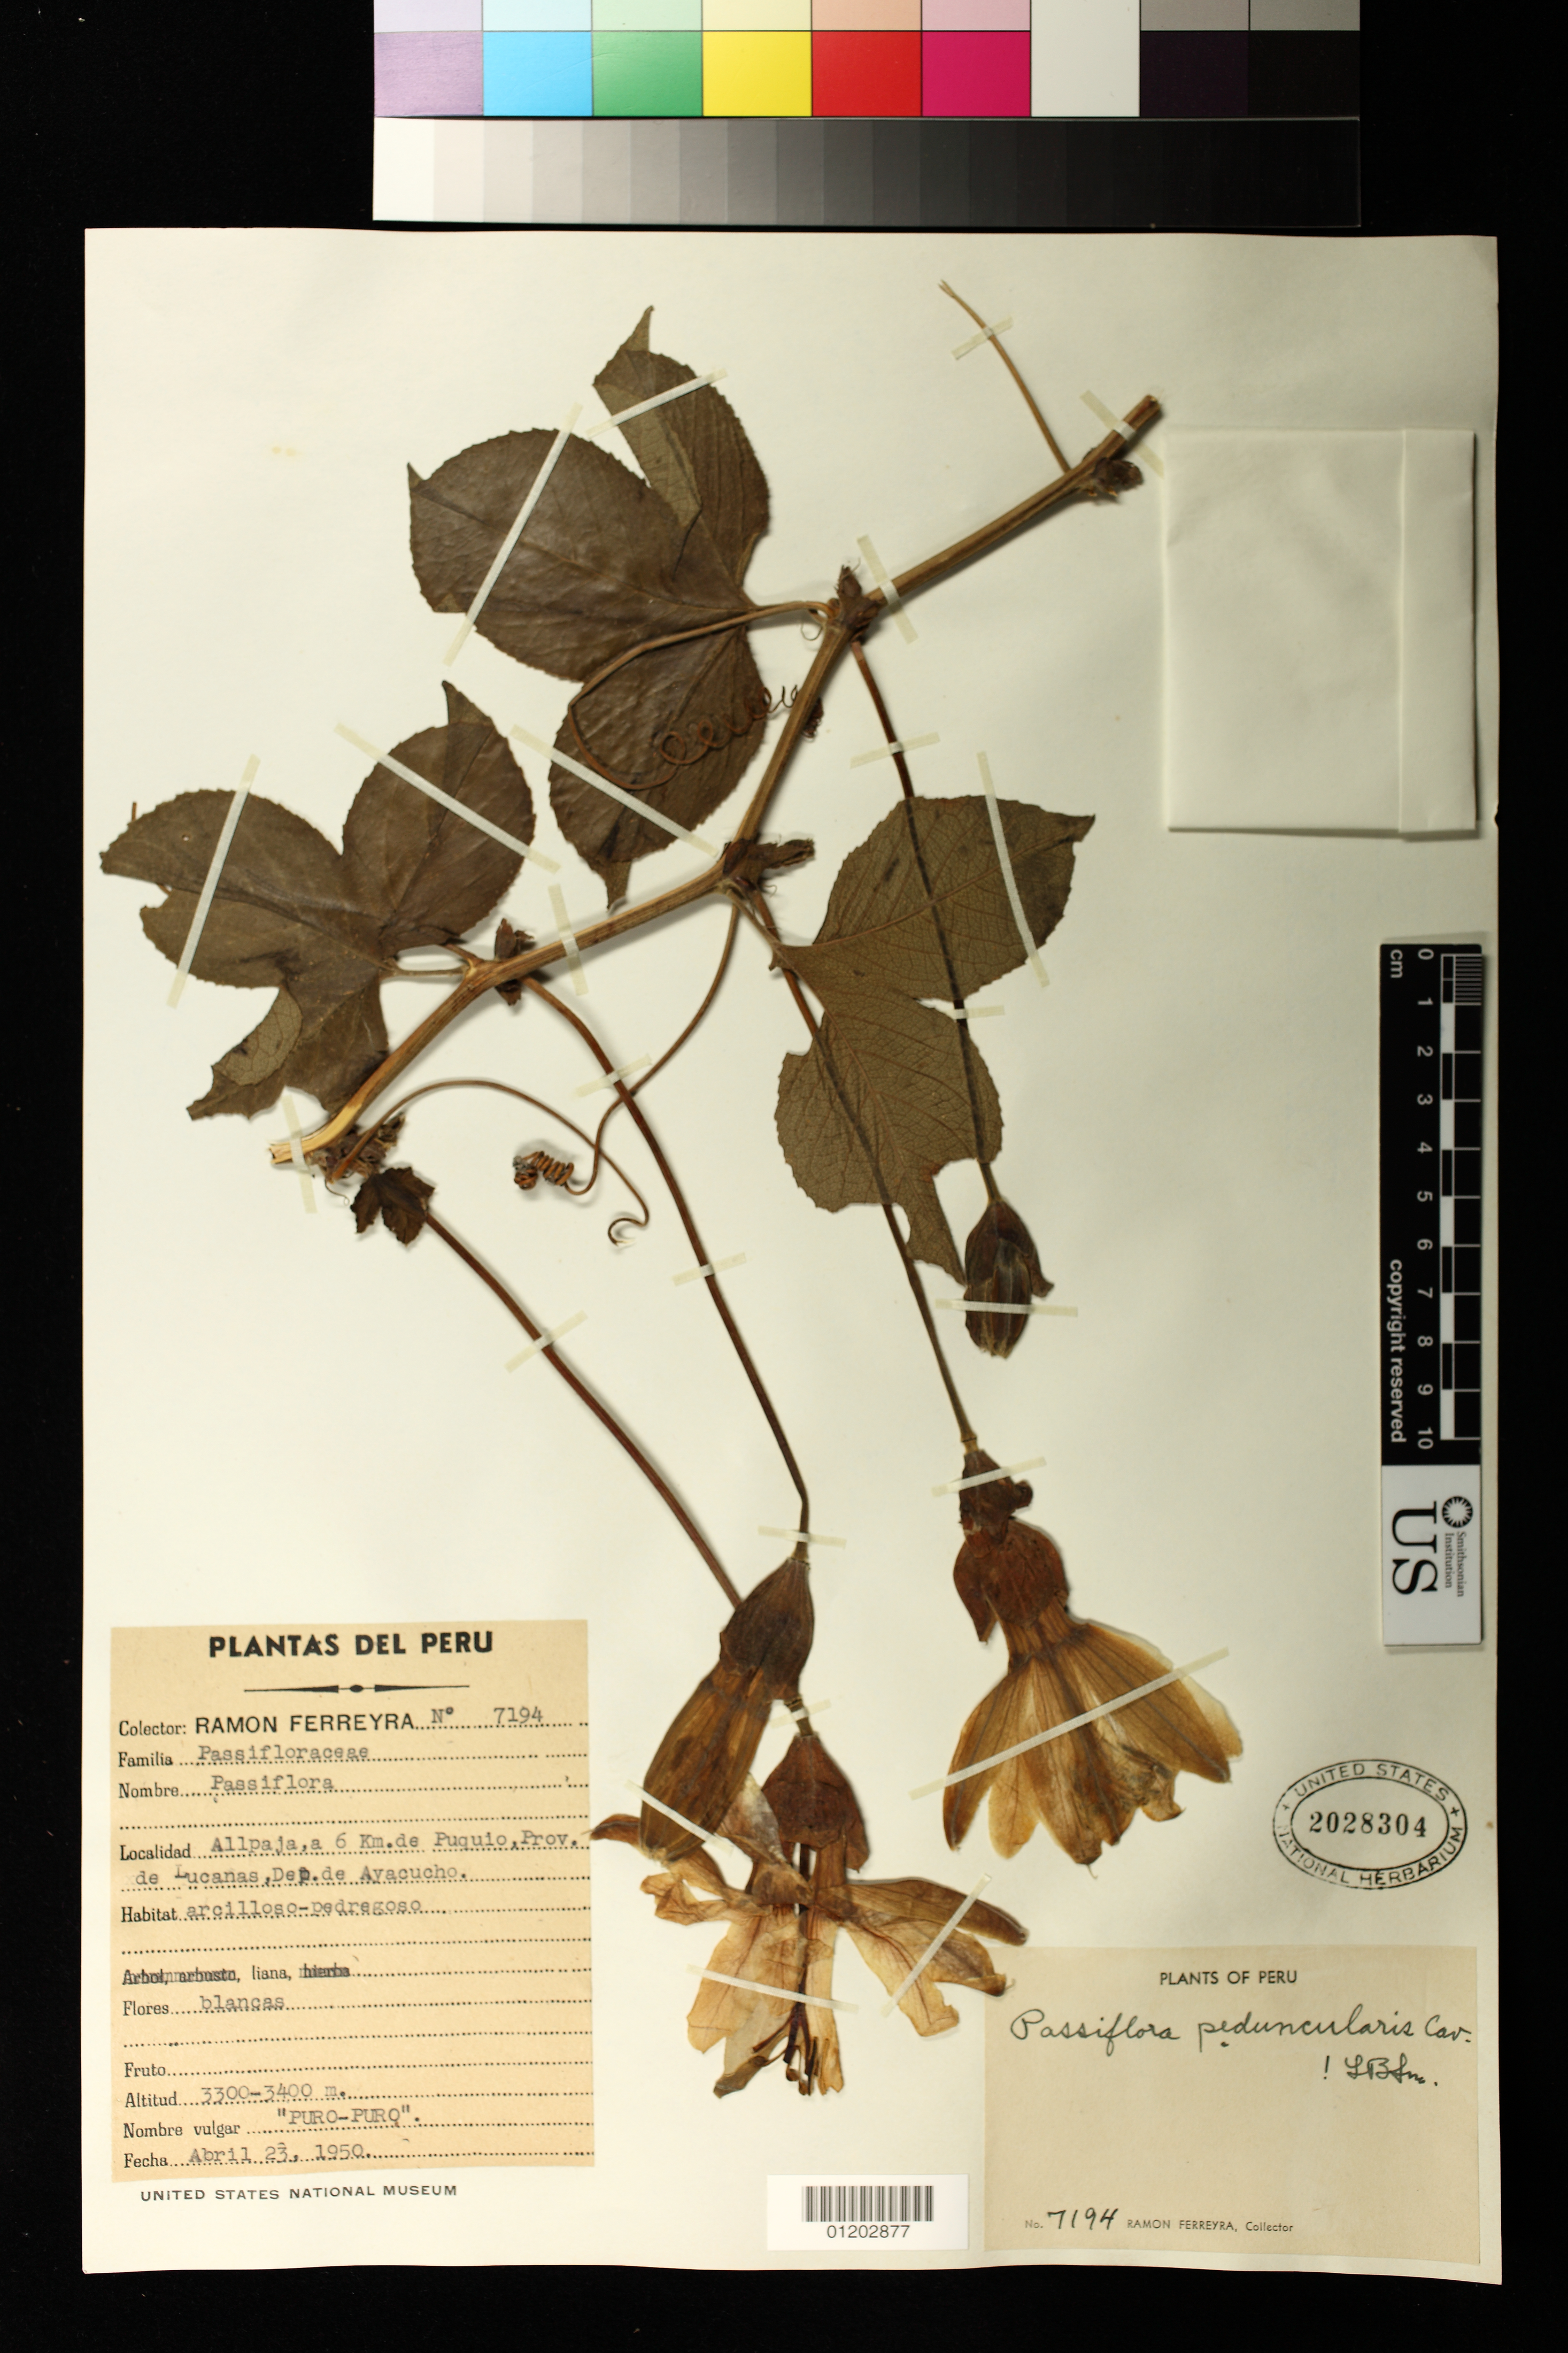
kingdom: Plantae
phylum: Tracheophyta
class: Magnoliopsida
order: Malpighiales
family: Passifloraceae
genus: Passiflora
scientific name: Passiflora peduncularis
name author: Cav.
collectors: R. A. Ferreyra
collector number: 7194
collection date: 1950-04-23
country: Peru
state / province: Ayacucho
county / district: Lucanas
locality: Allpaja, a 6 Km. de Puquio.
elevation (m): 3300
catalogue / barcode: US 2028304